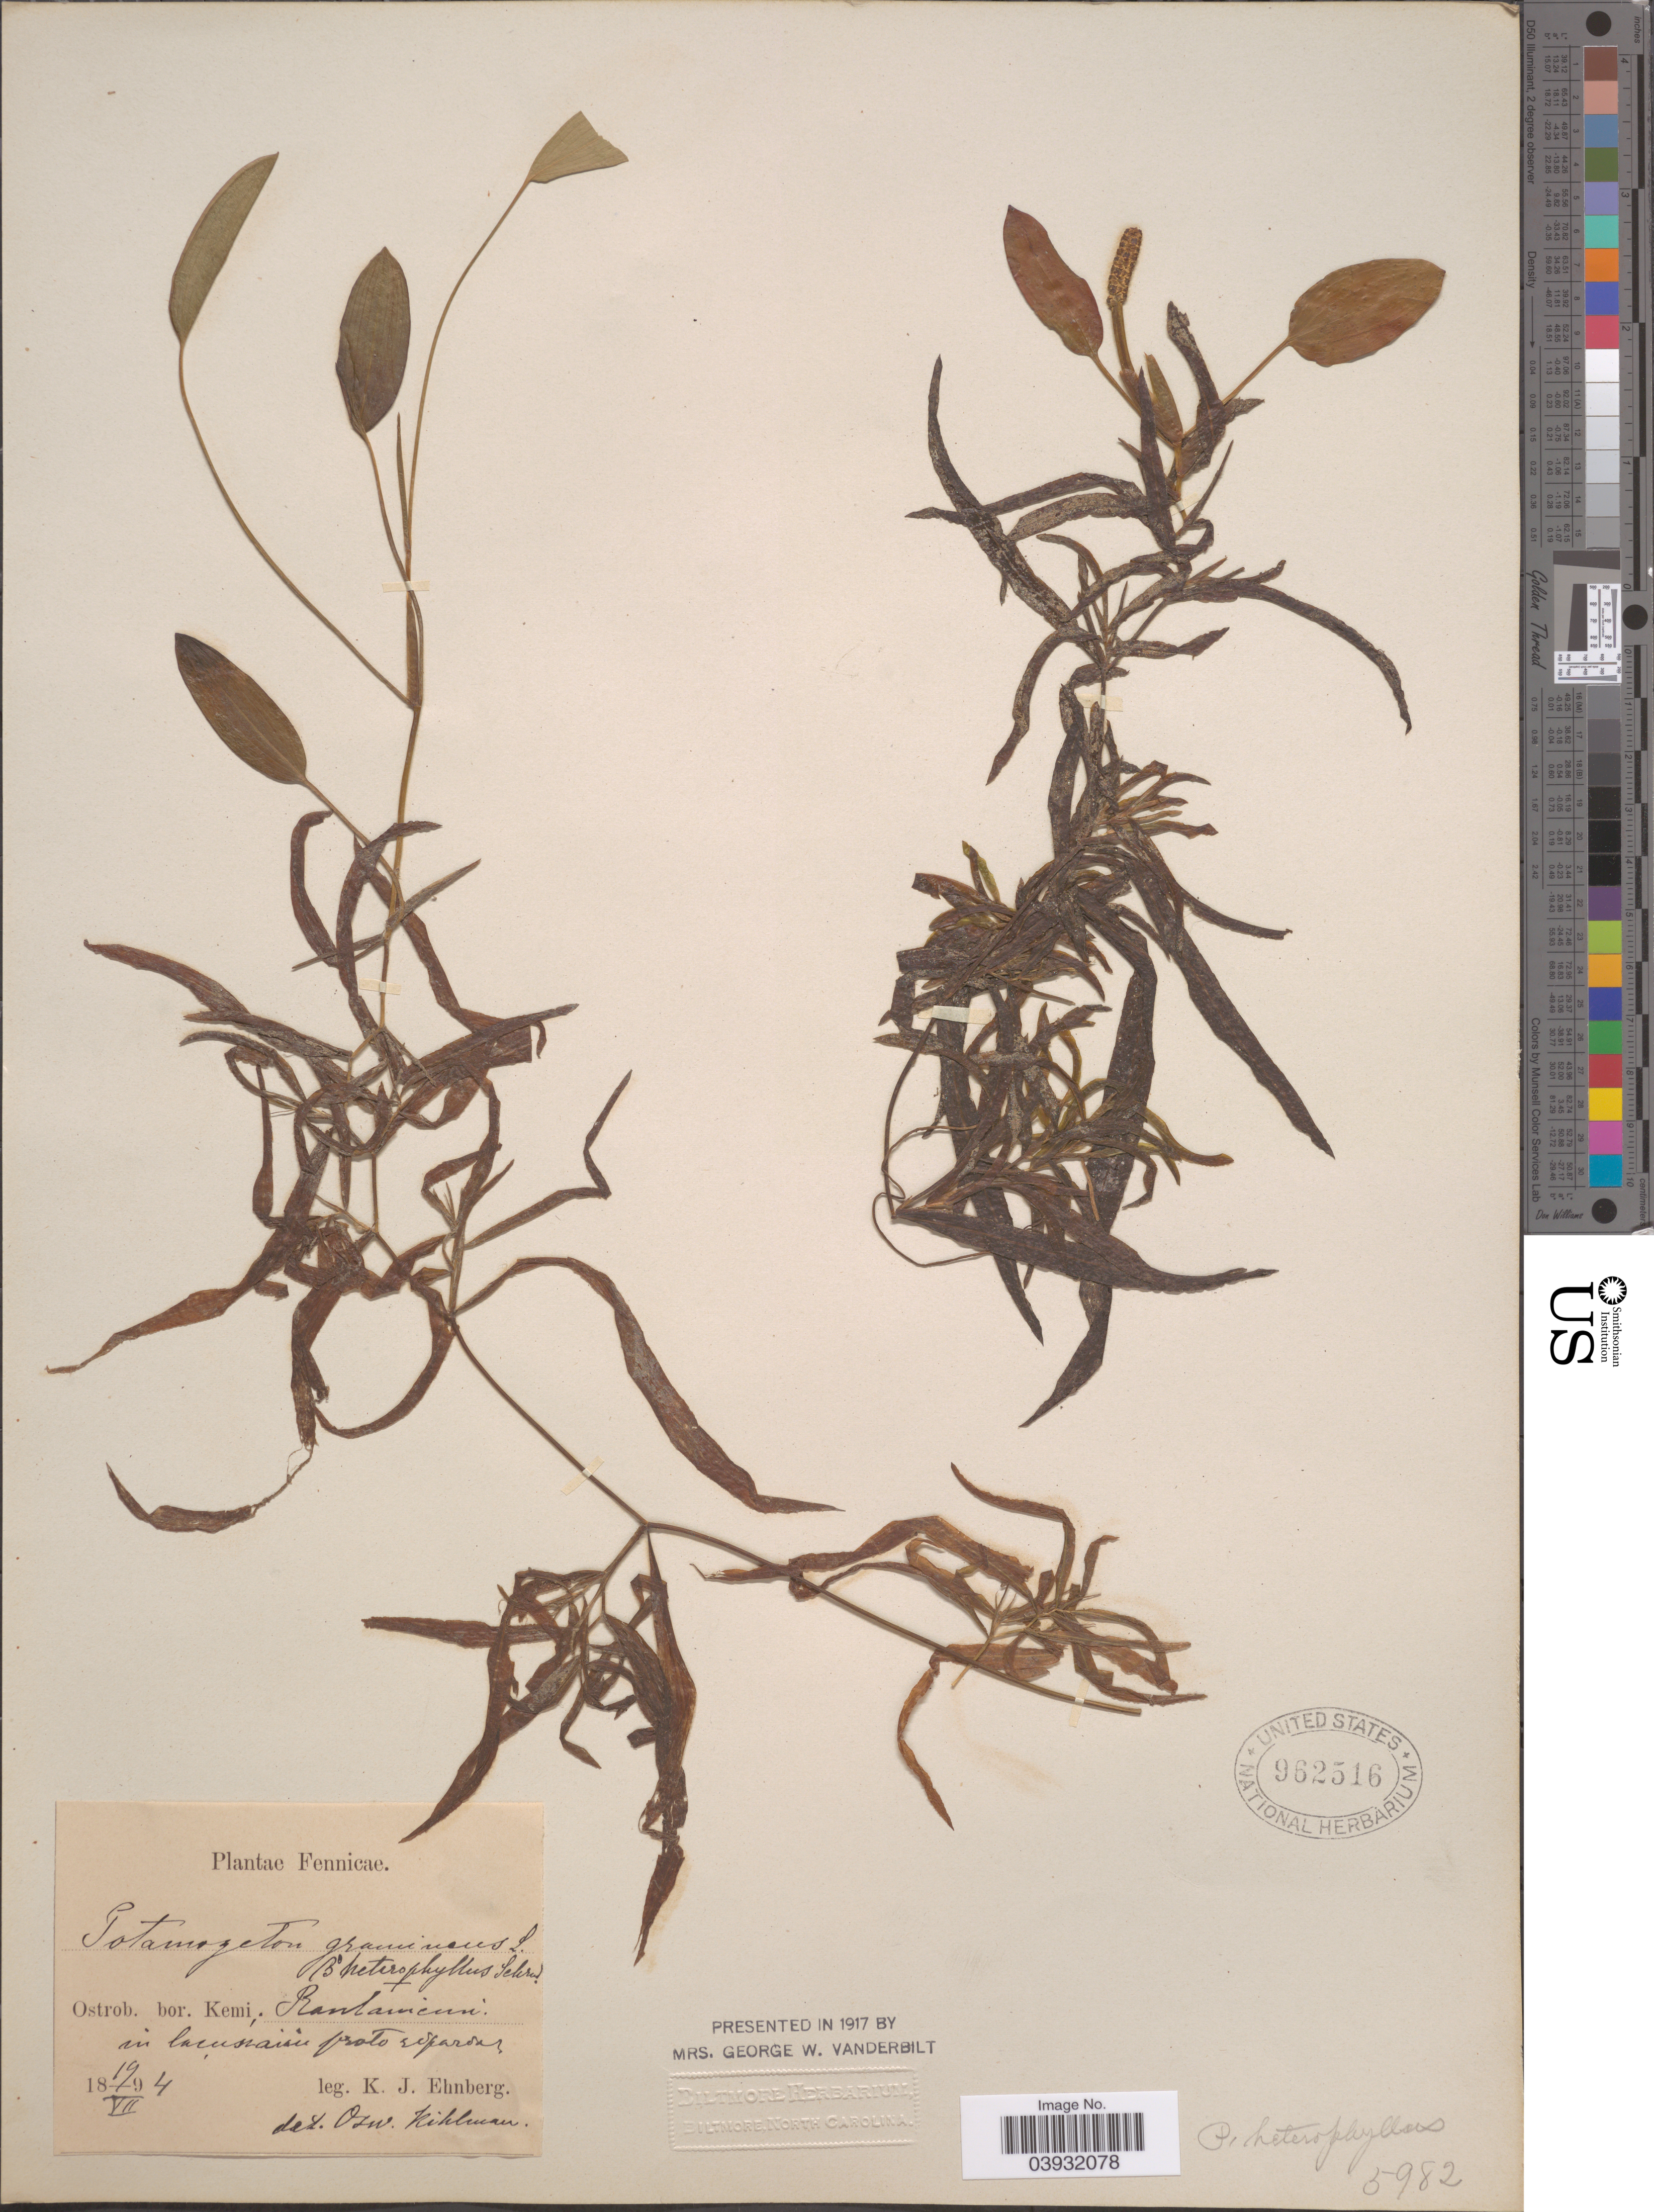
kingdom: Plantae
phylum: Tracheophyta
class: Liliopsida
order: Alismatales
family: Potamogetonaceae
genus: Potamogeton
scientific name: Potamogeton gramineus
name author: L.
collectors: K. Ehnberg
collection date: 1894-07-19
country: Finland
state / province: Pohjois-Pohjanmaa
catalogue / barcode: US 962516